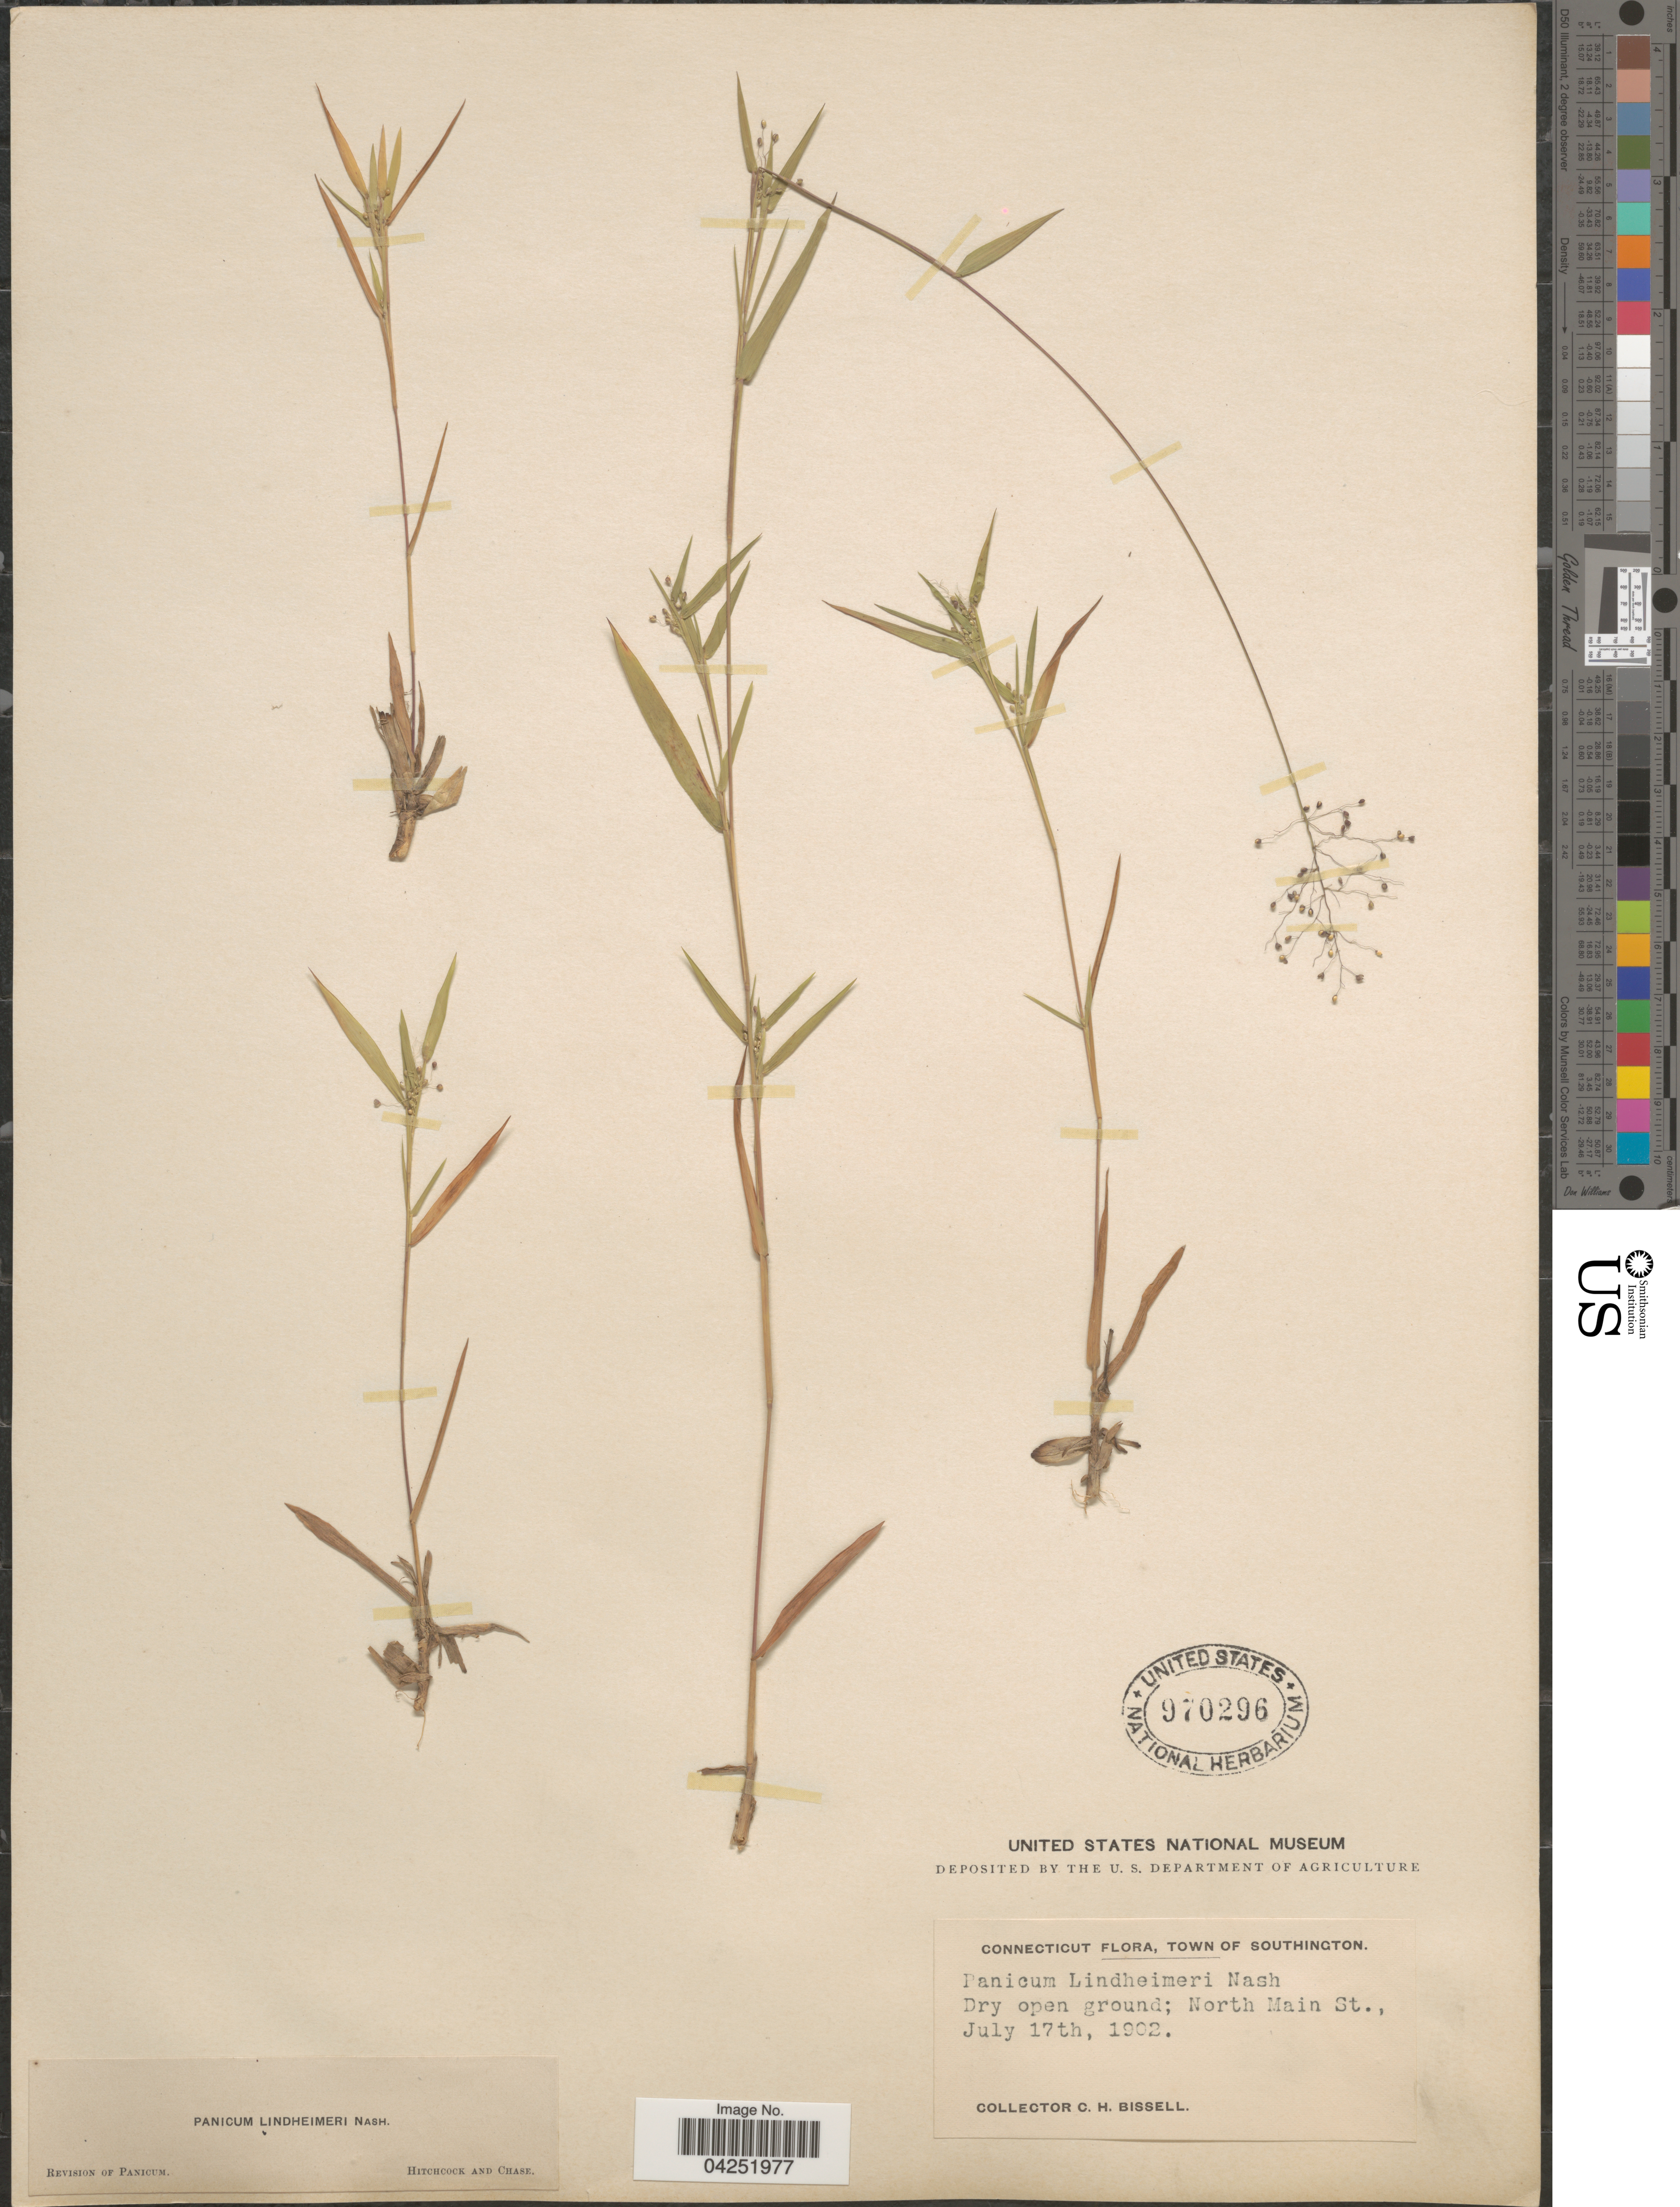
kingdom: Plantae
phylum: Tracheophyta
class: Liliopsida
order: Poales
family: Poaceae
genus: Dichanthelium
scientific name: Dichanthelium acuminatum var. lindheimeri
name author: (Nash) Gould & C.A. Clark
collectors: C. Bissell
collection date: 1902-07-17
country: United States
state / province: Connecticut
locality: Town of Southington. Dry open ground; North Main St.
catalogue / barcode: US 970296